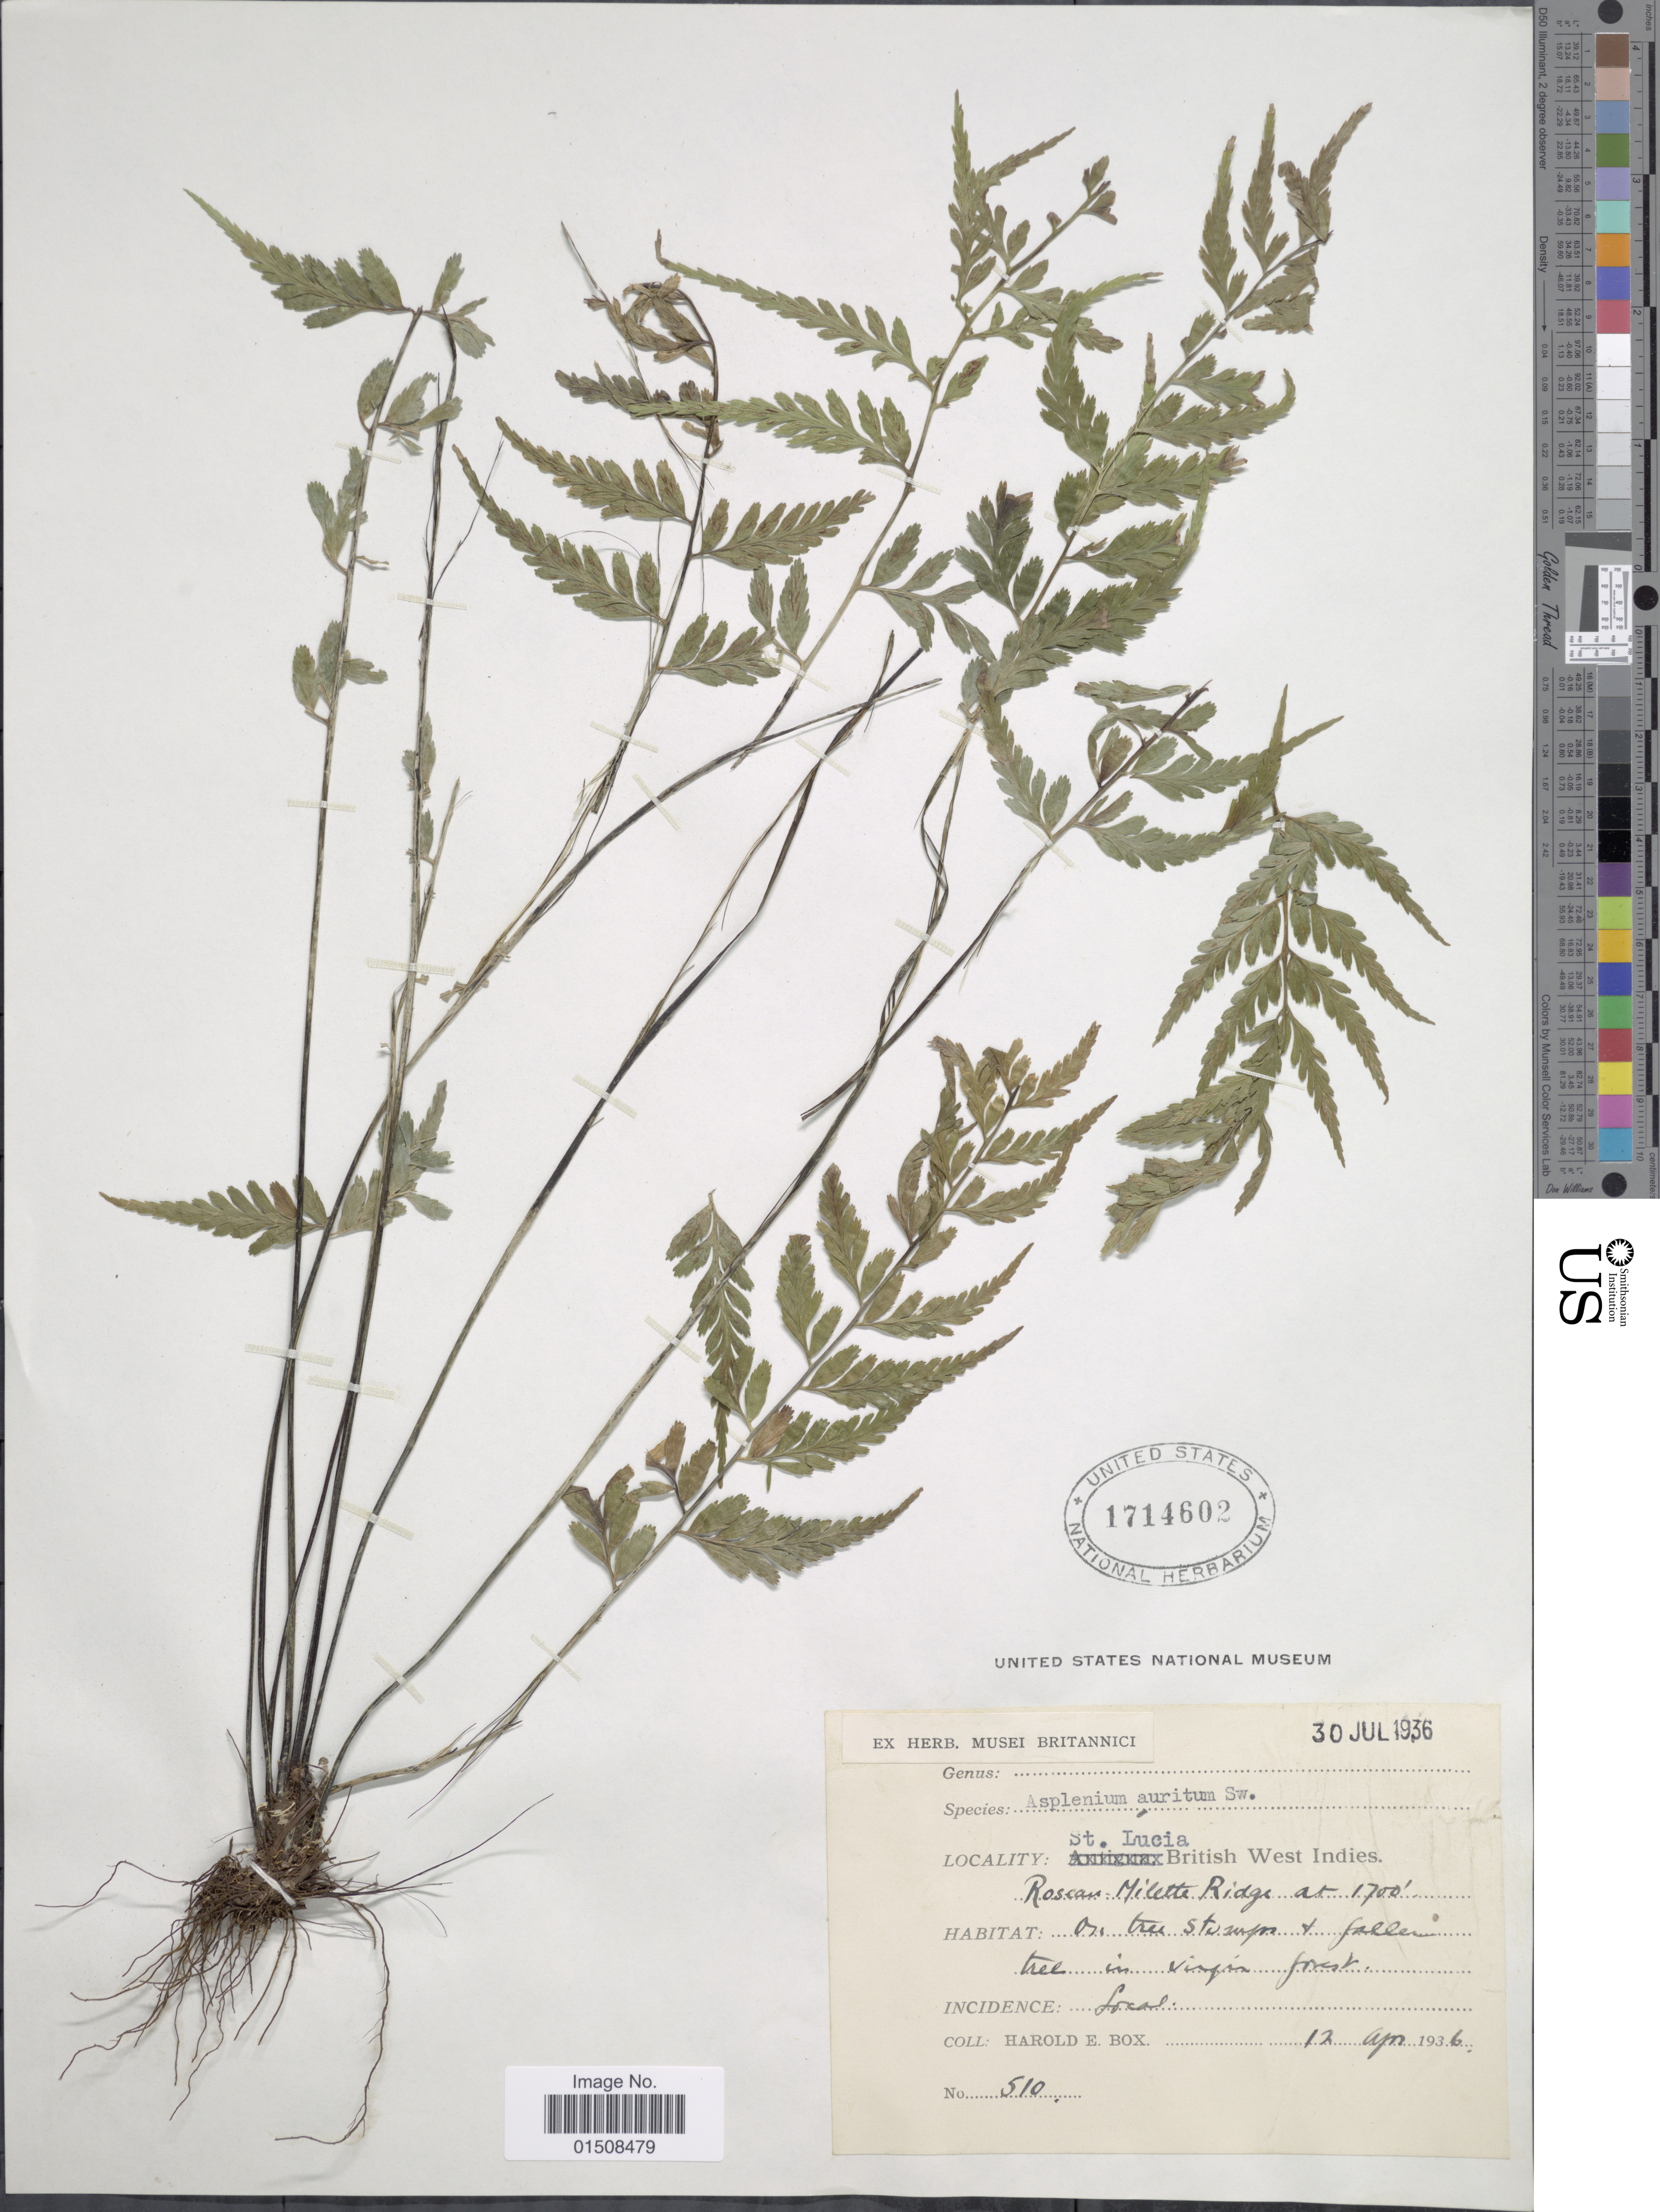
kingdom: Plantae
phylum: Tracheophyta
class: Polypodiopsida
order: Polypodiales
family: Aspleniaceae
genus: Asplenium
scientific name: Asplenium auritum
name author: Sw.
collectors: H. E. Box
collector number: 5110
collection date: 1936-04-12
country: St. Lucia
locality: British West Indies, Roseau- Milette Ridge, on tree stumps + fallen tree in virgin forest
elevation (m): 518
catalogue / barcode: US 1714602